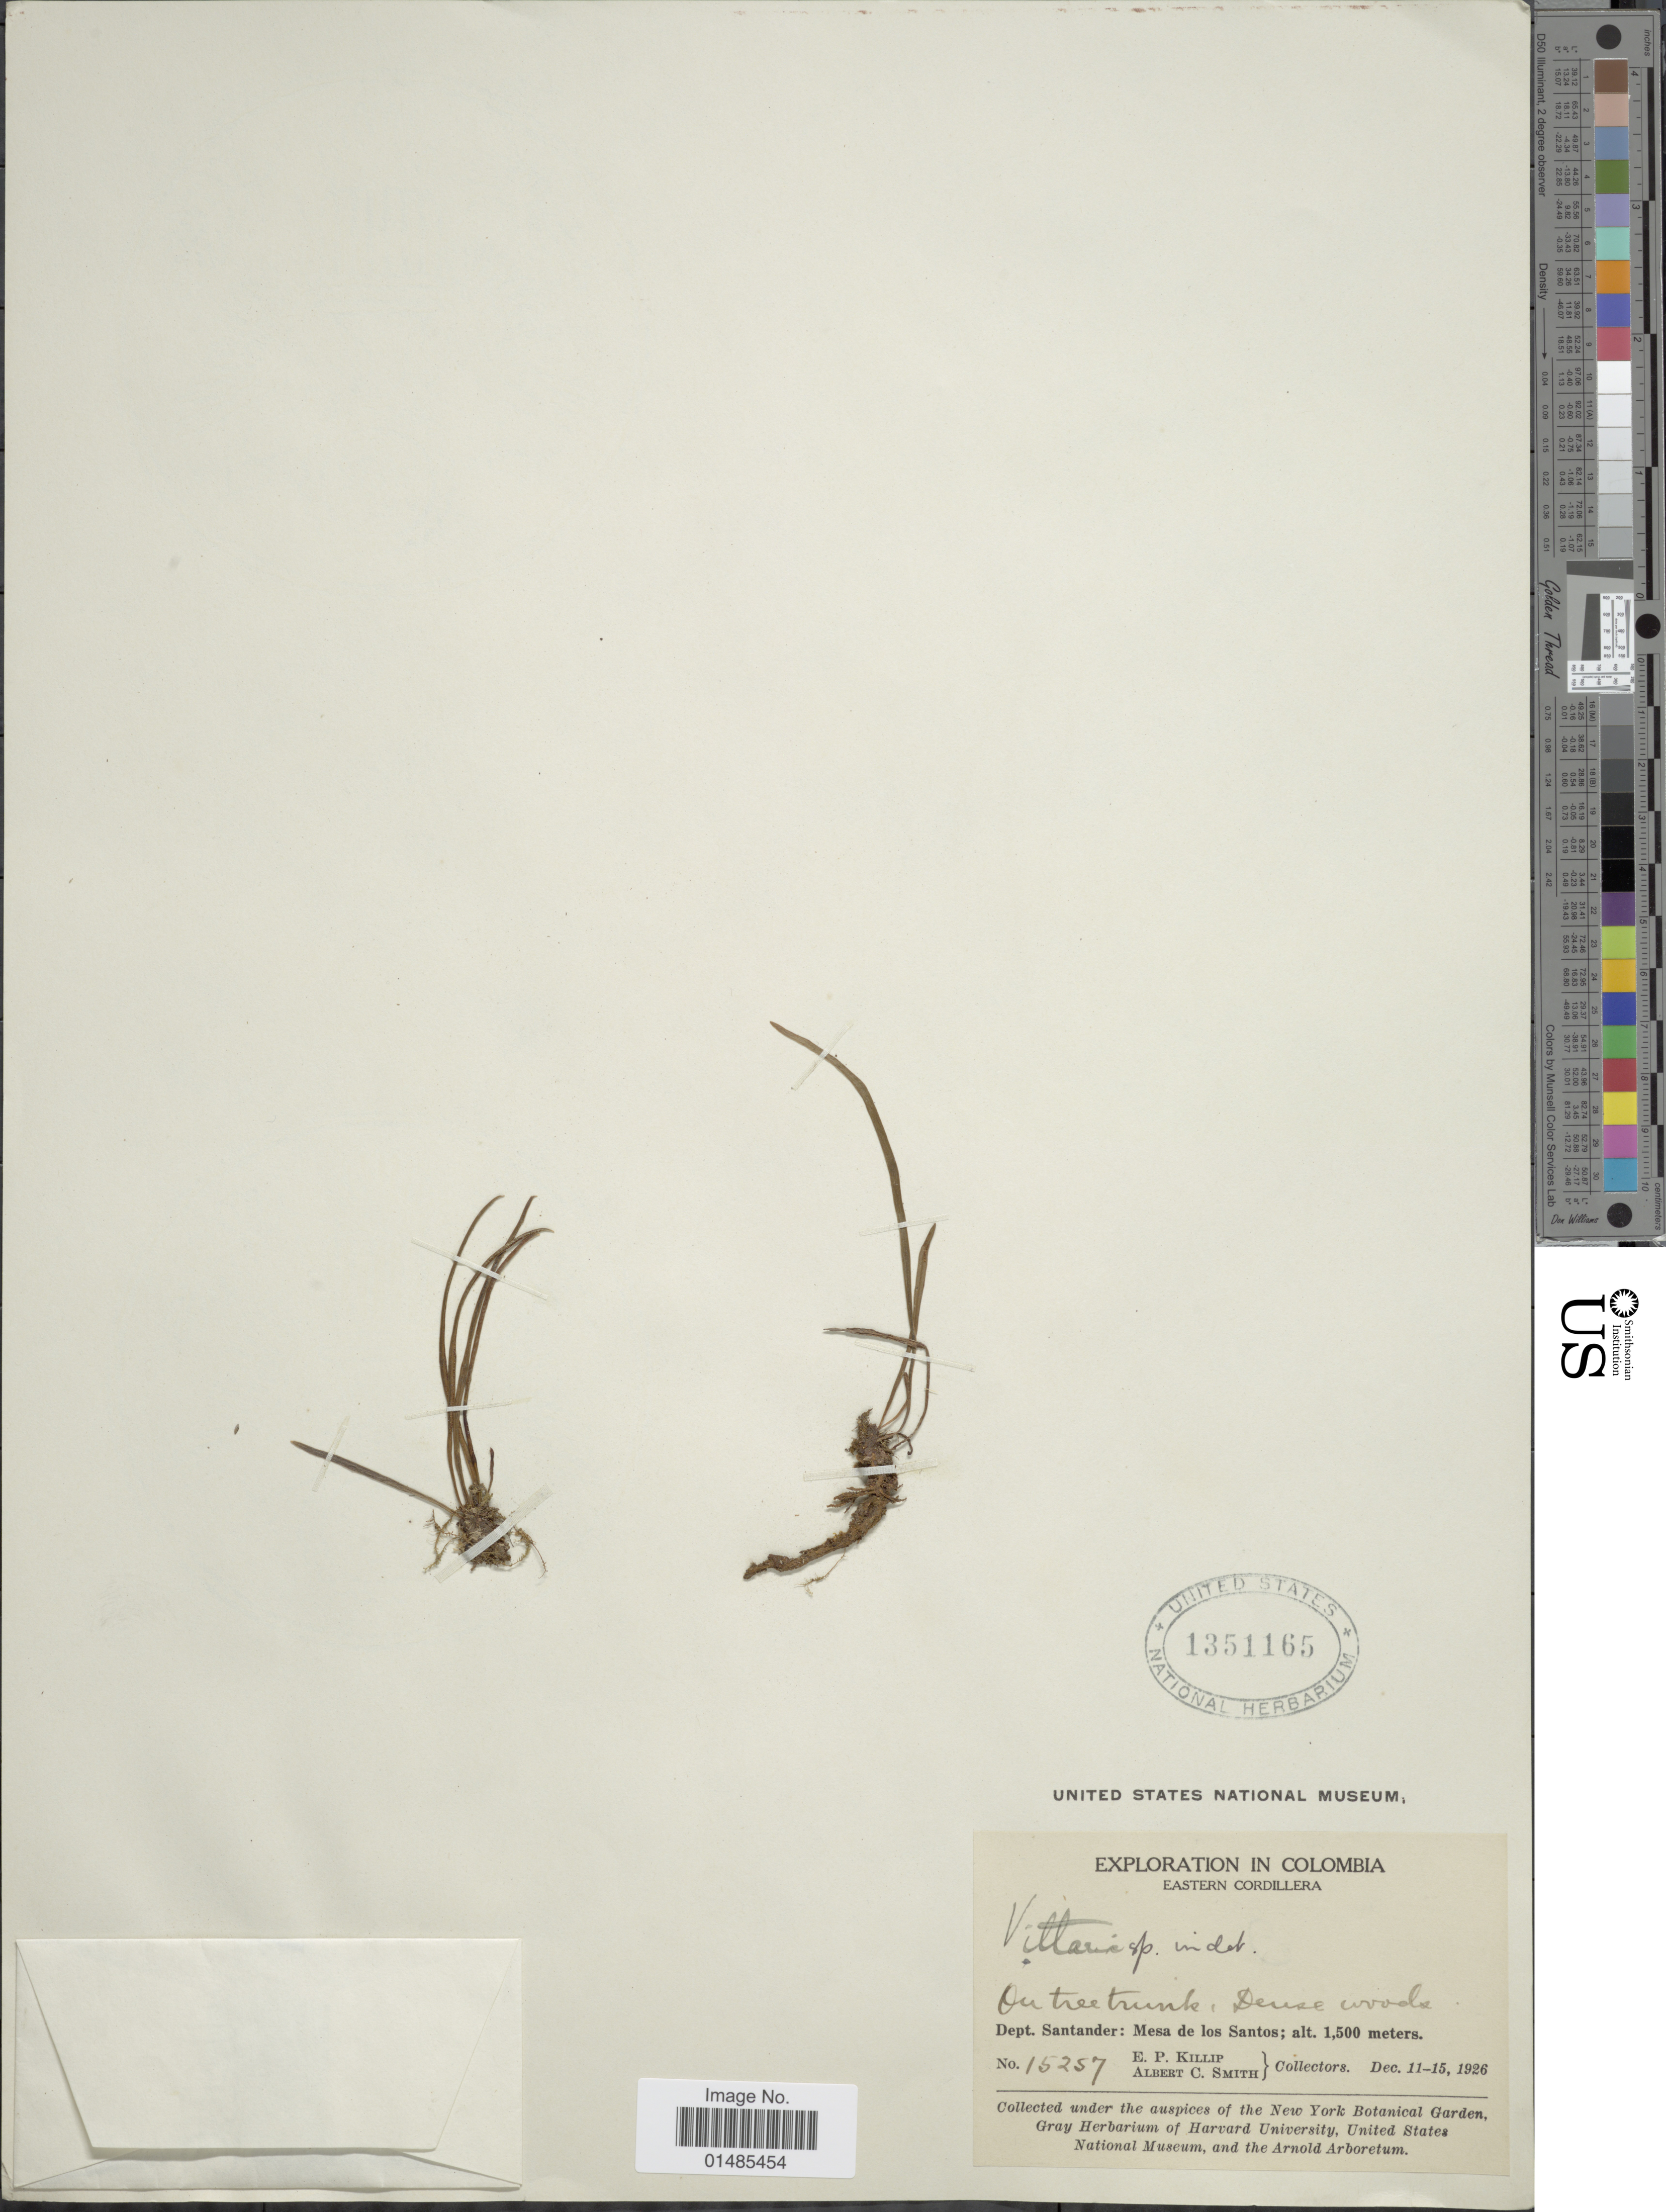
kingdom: Plantae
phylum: Tracheophyta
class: Polypodiopsida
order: Polypodiales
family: Pteridaceae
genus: Radiovittaria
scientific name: Radiovittaria gardneriana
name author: (Fée) E.H. Crane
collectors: E. P. Killip & A. C. Smith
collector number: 15257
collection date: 1926-12-11/1926-12-15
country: Colombia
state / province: Santander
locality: Eastern Cordillera. Mesa de los Santos.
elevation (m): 1500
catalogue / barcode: US 1351165